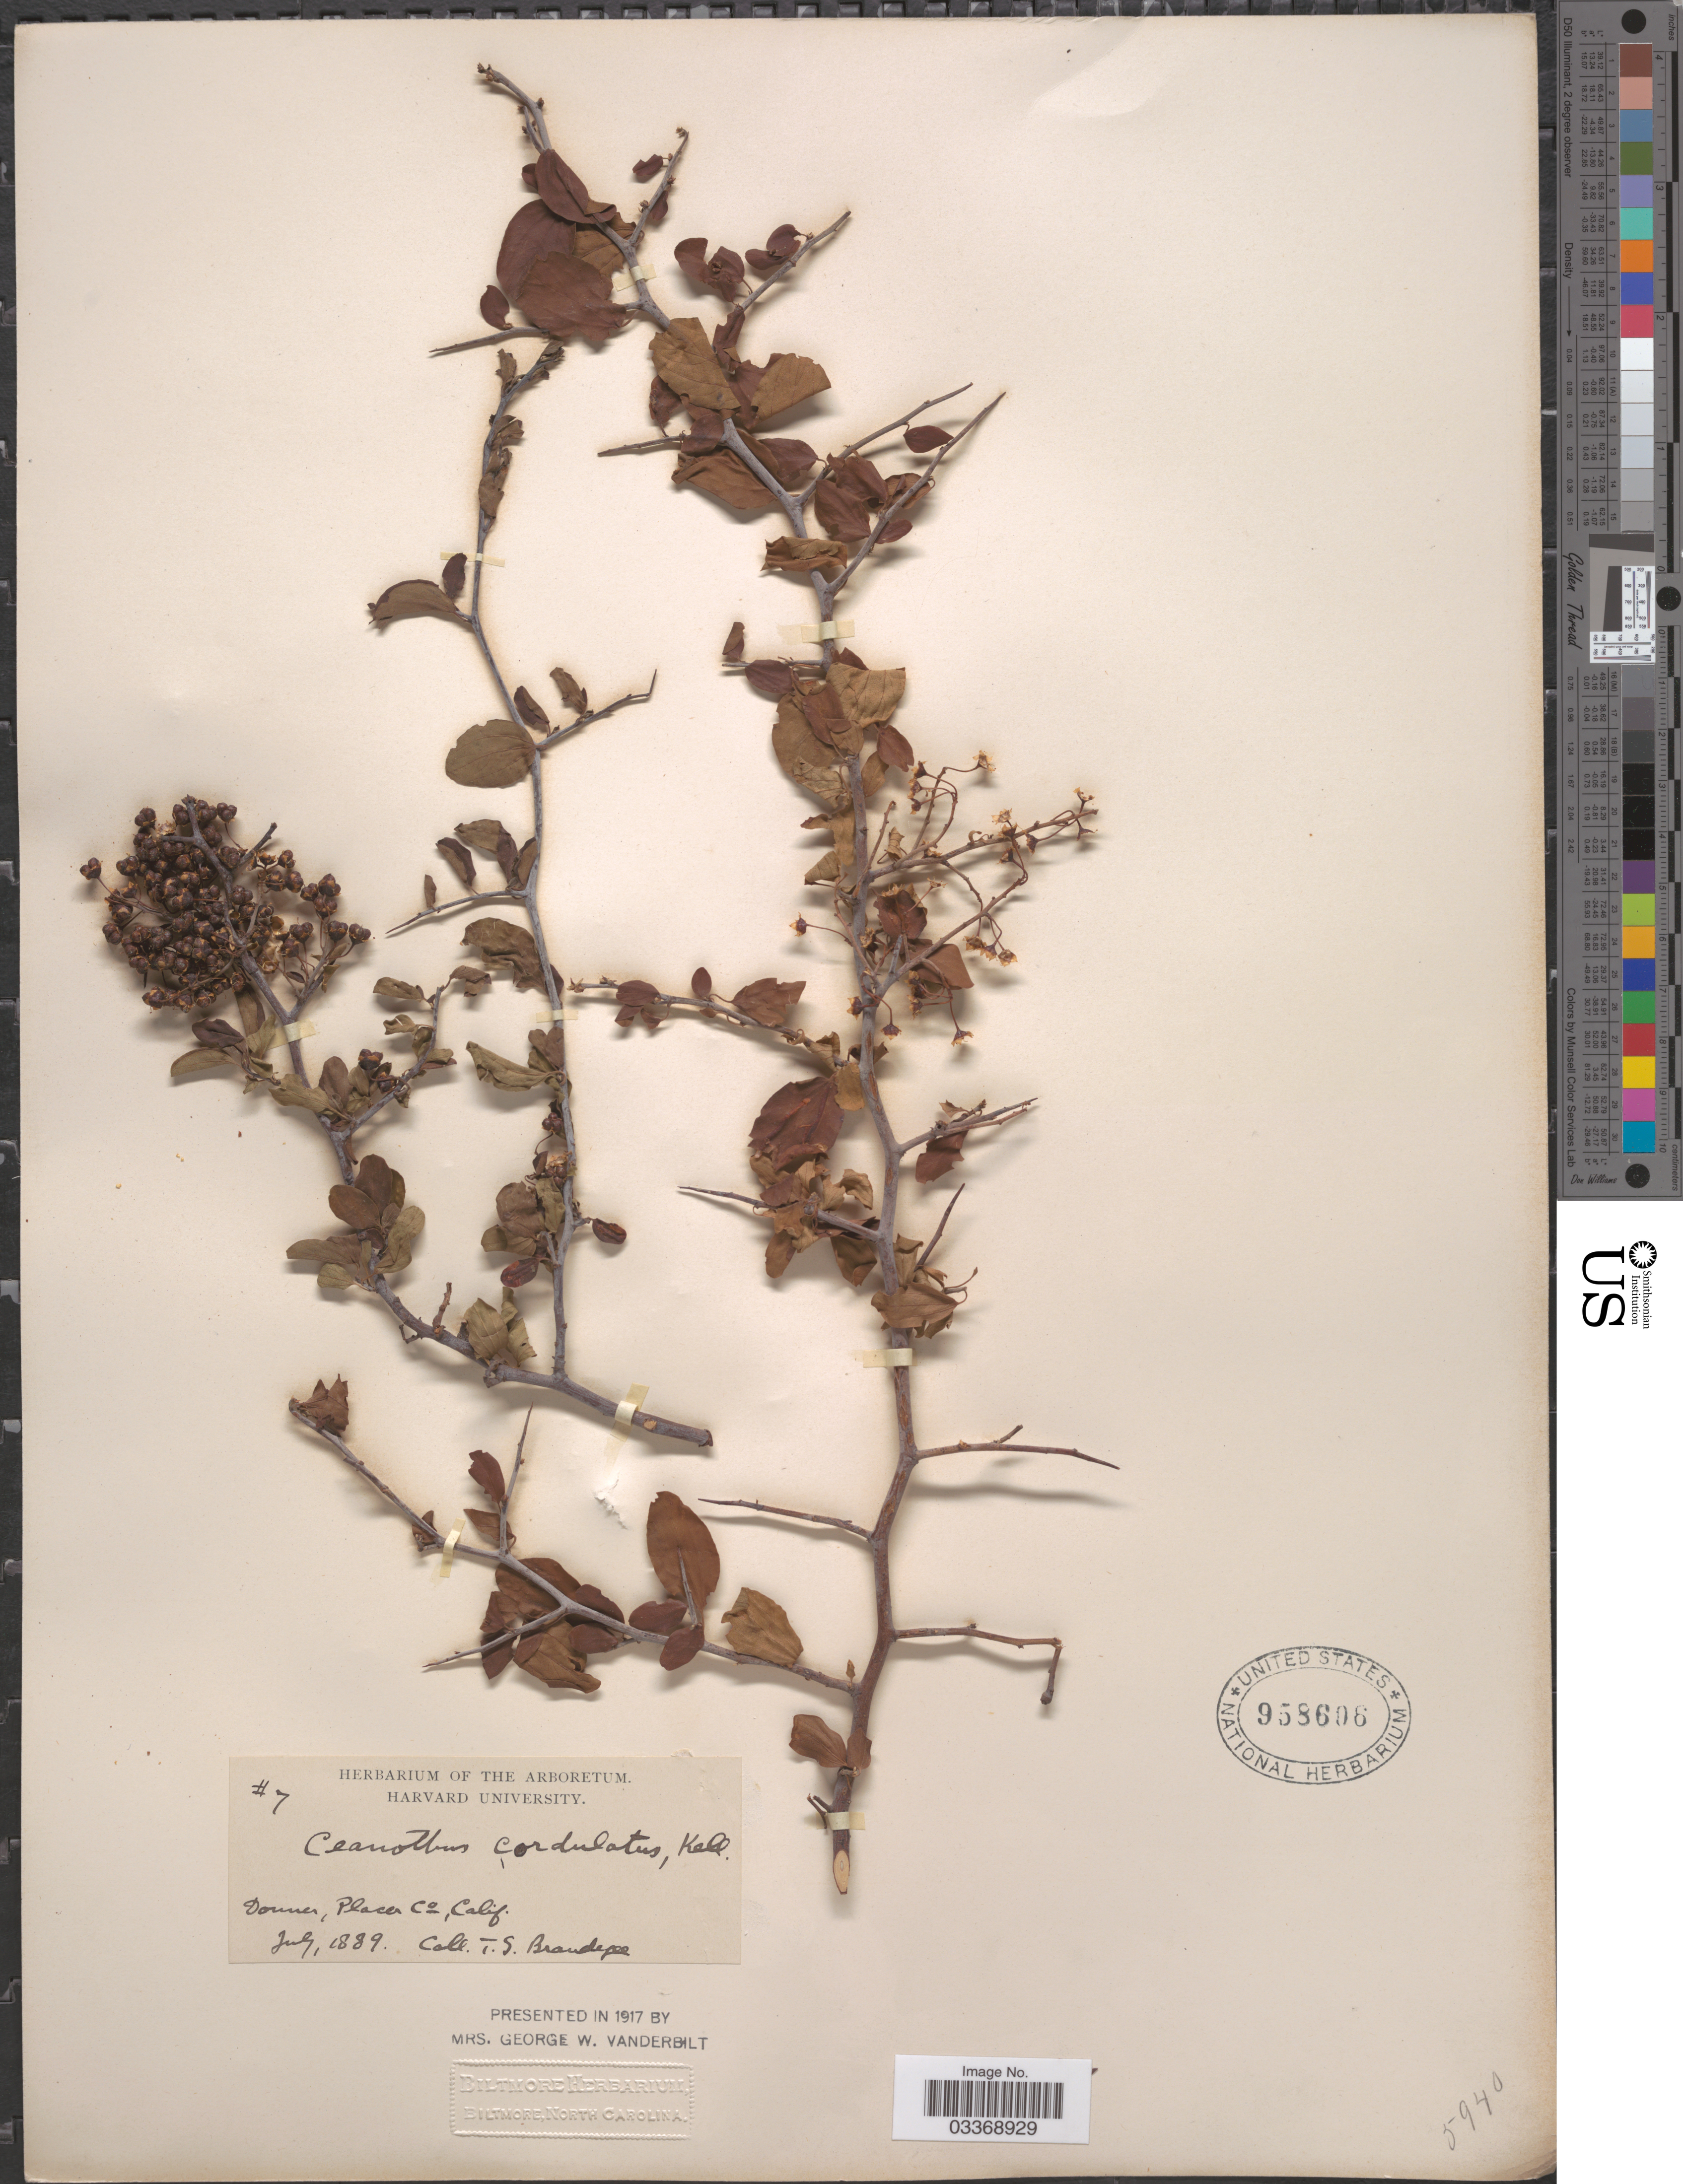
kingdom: Plantae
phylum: Tracheophyta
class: Magnoliopsida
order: Rosales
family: Rhamnaceae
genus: Ceanothus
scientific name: Ceanothus cordulatus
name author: Kellogg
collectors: T. S. Brandegee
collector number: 7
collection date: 1889-07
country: United States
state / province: California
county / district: Placer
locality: Donner, Placer Co.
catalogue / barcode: US 958606